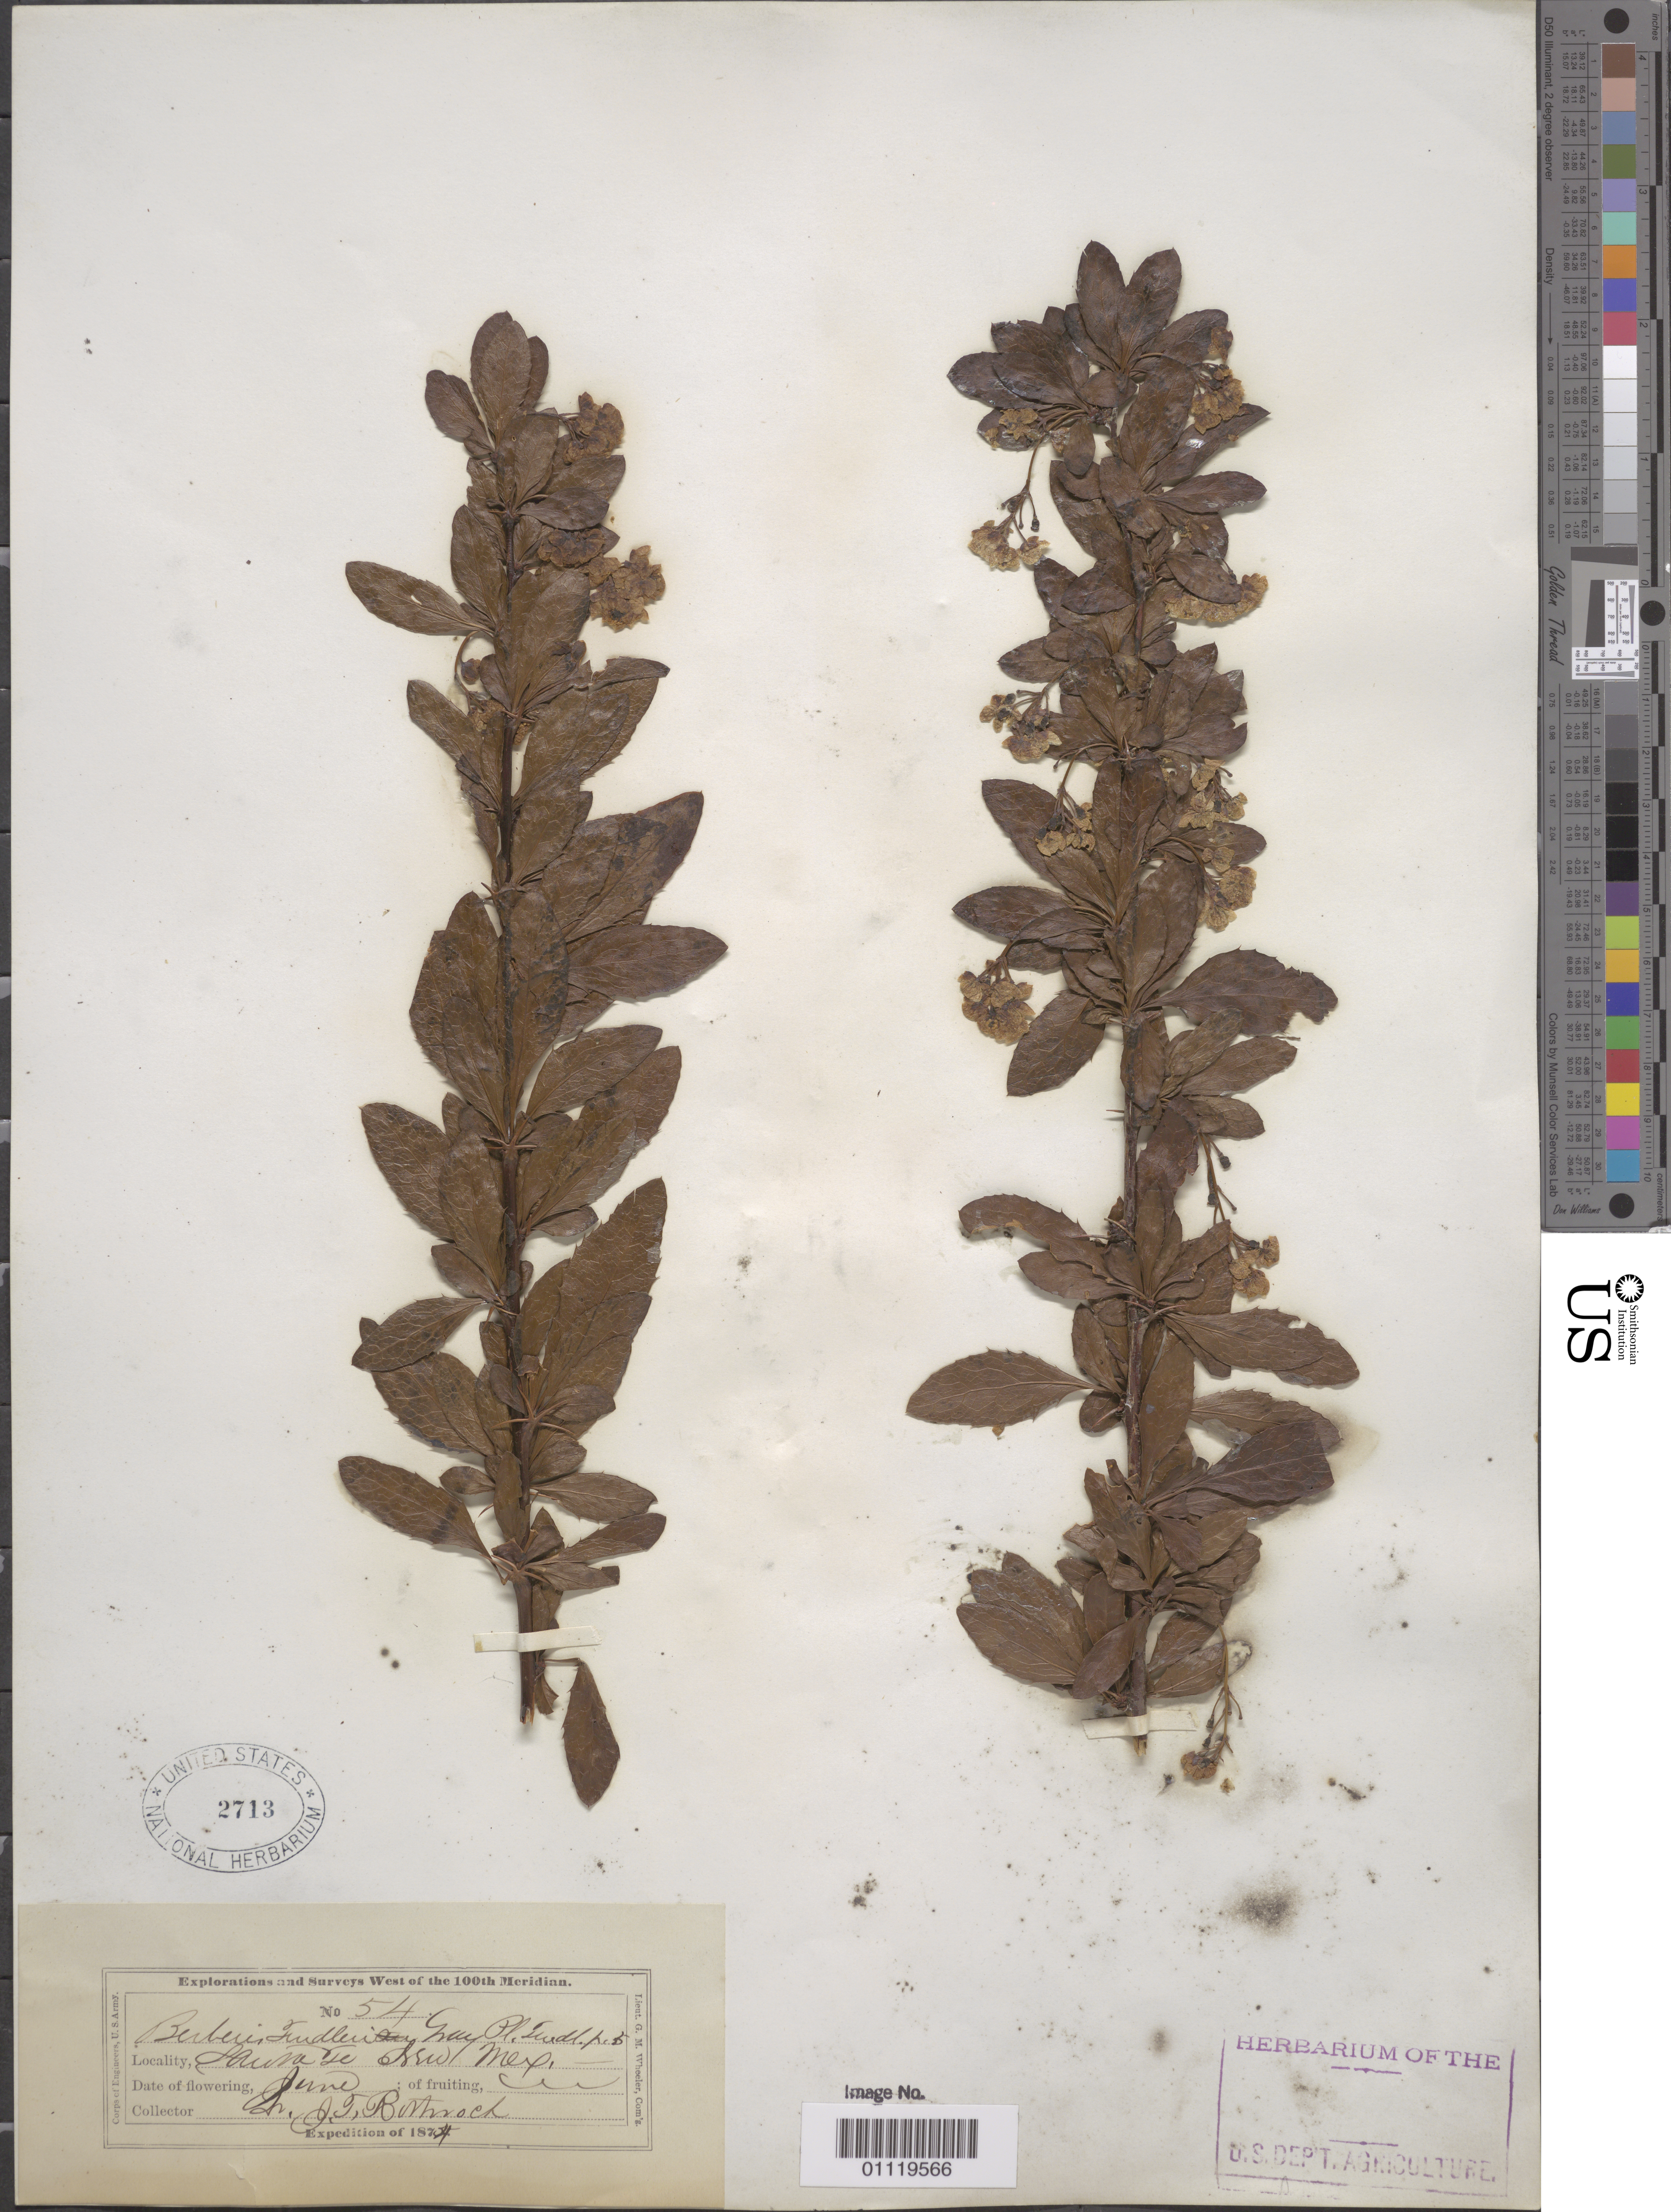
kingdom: Plantae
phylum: Tracheophyta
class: Magnoliopsida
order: Ranunculales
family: Berberidaceae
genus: Berberis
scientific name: Berberis fendleri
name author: A. Gray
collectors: D. Rothrock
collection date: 1824-06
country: United States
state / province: New Mexico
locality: Santa Fe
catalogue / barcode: US 2713